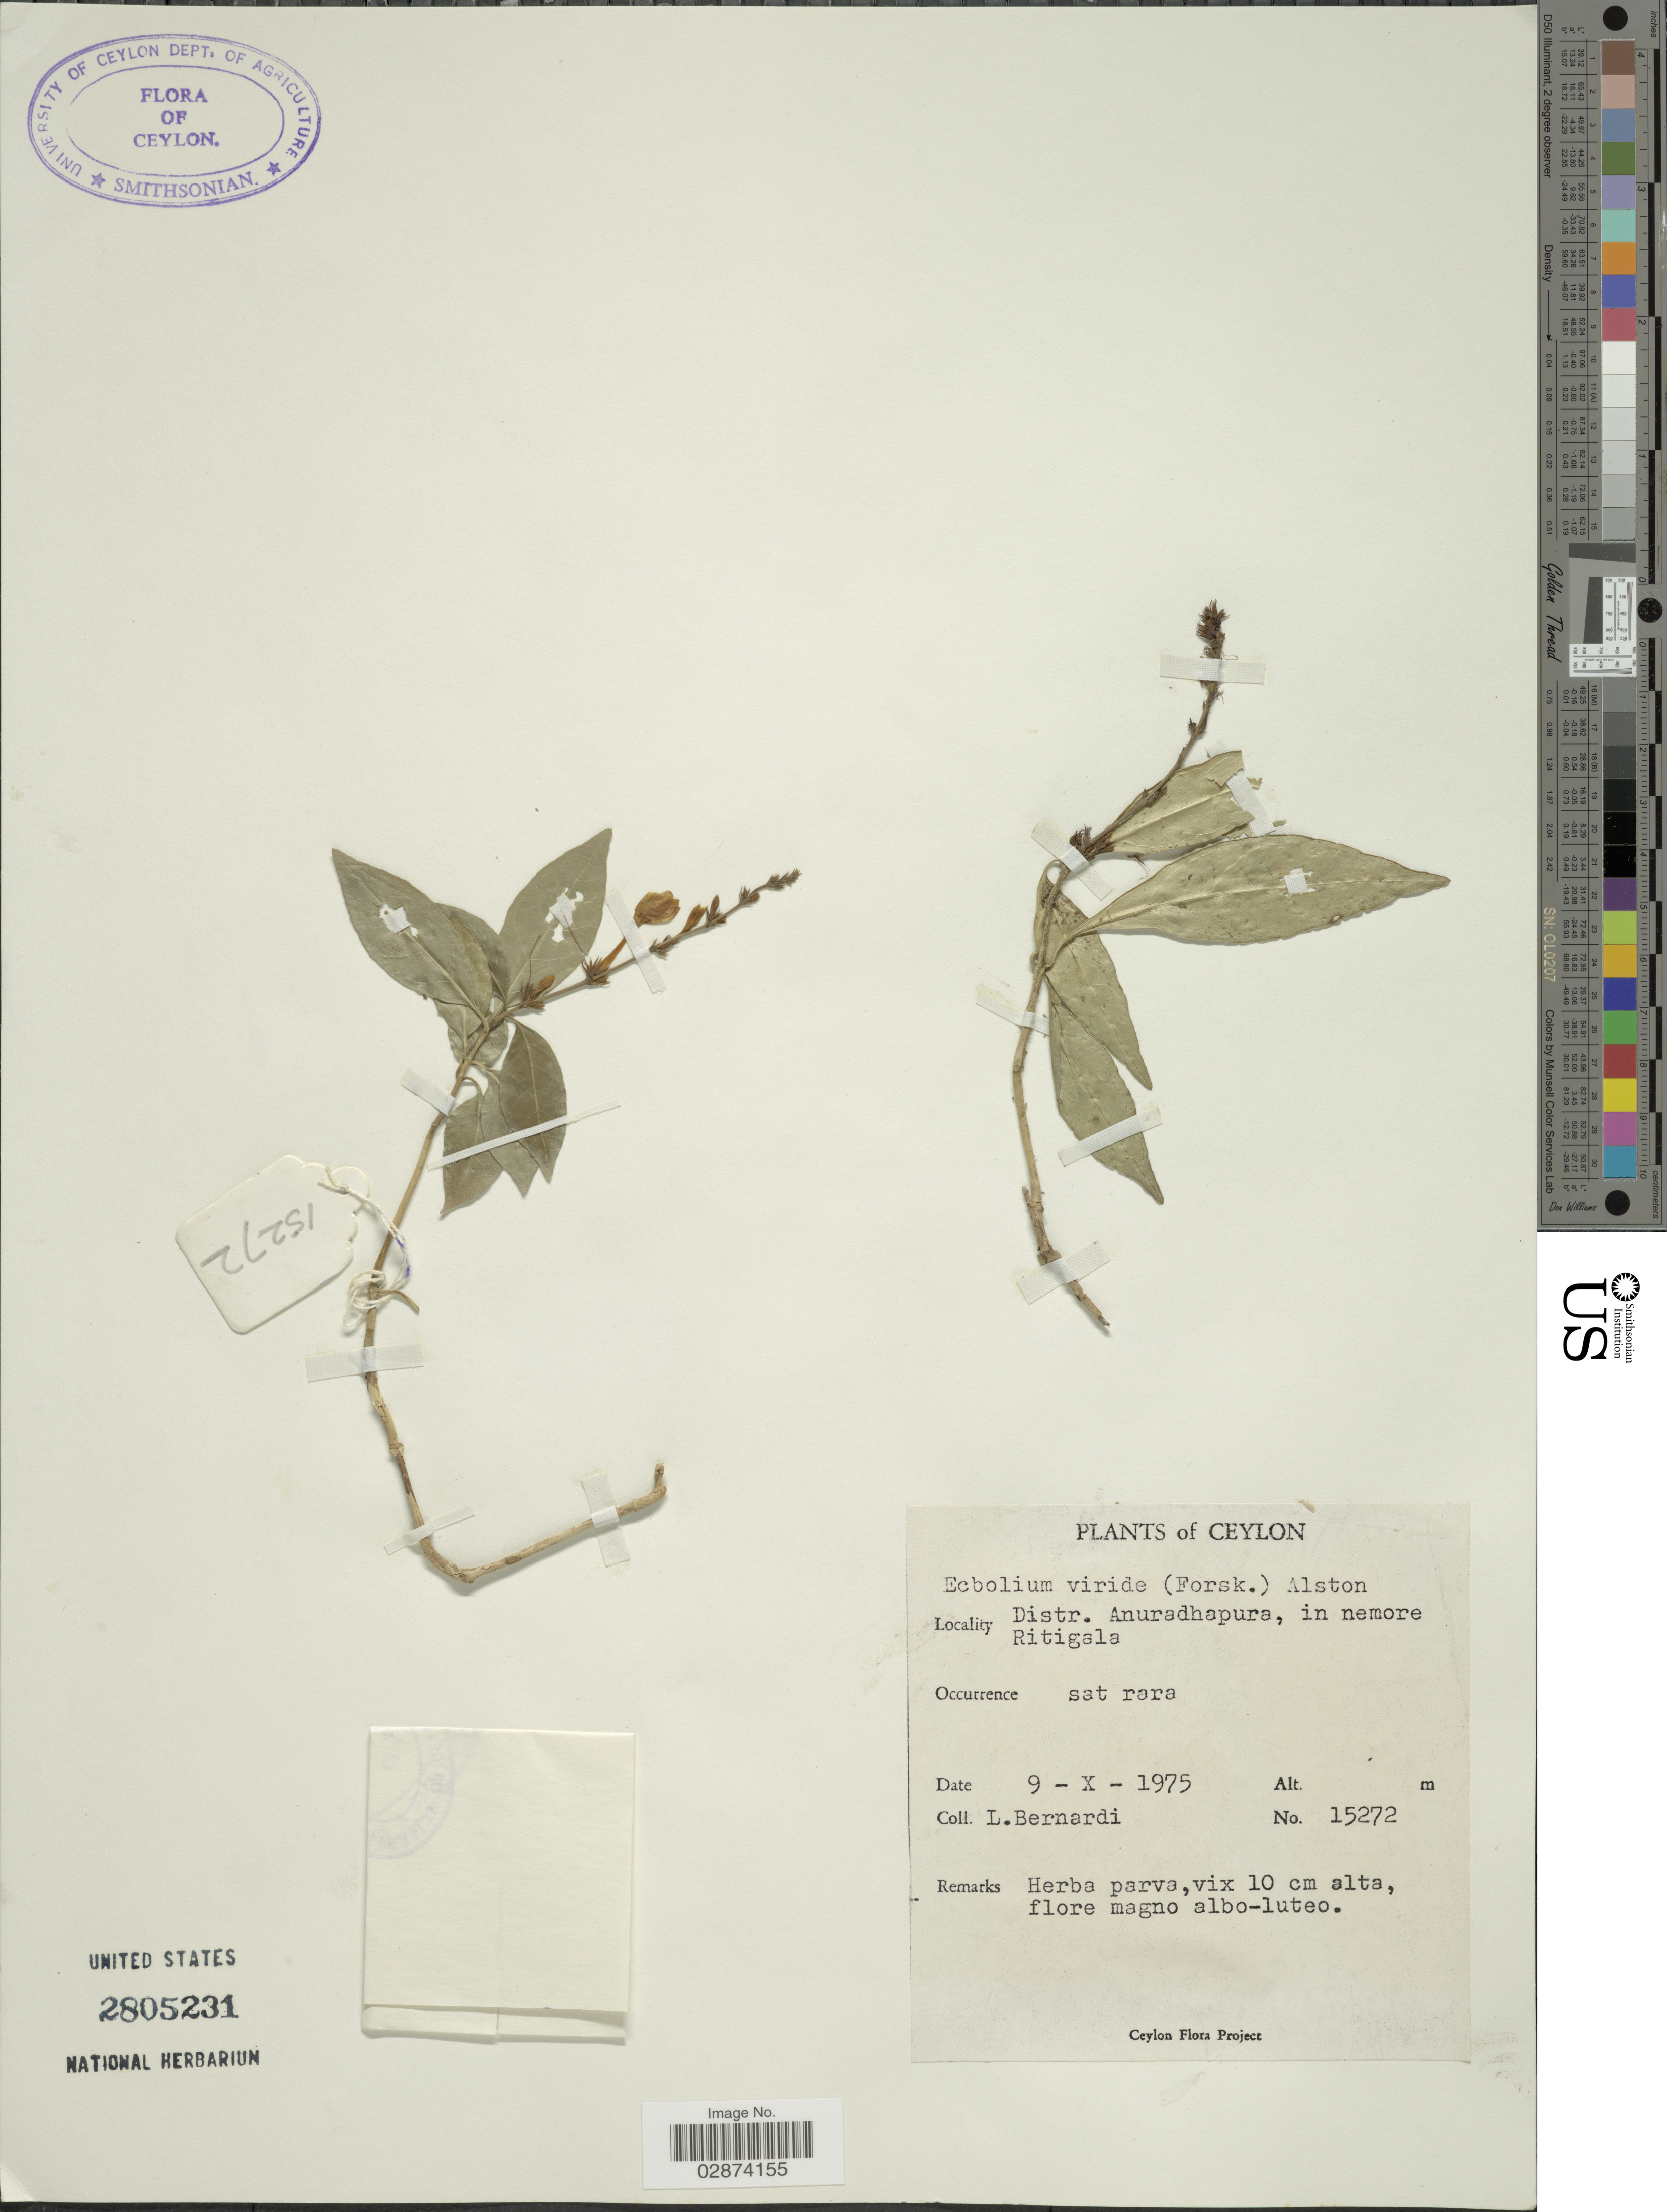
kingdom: Plantae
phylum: Tracheophyta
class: Magnoliopsida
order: Lamiales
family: Acanthaceae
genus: Ecbolium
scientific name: Ecbolium viride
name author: (Forssk.) Alston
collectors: L. Bernardi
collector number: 15272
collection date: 1975-10-09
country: Sri Lanka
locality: Ceylon. Distr. Anuradhapura, in nemore Ritigala.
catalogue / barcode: US 2805231